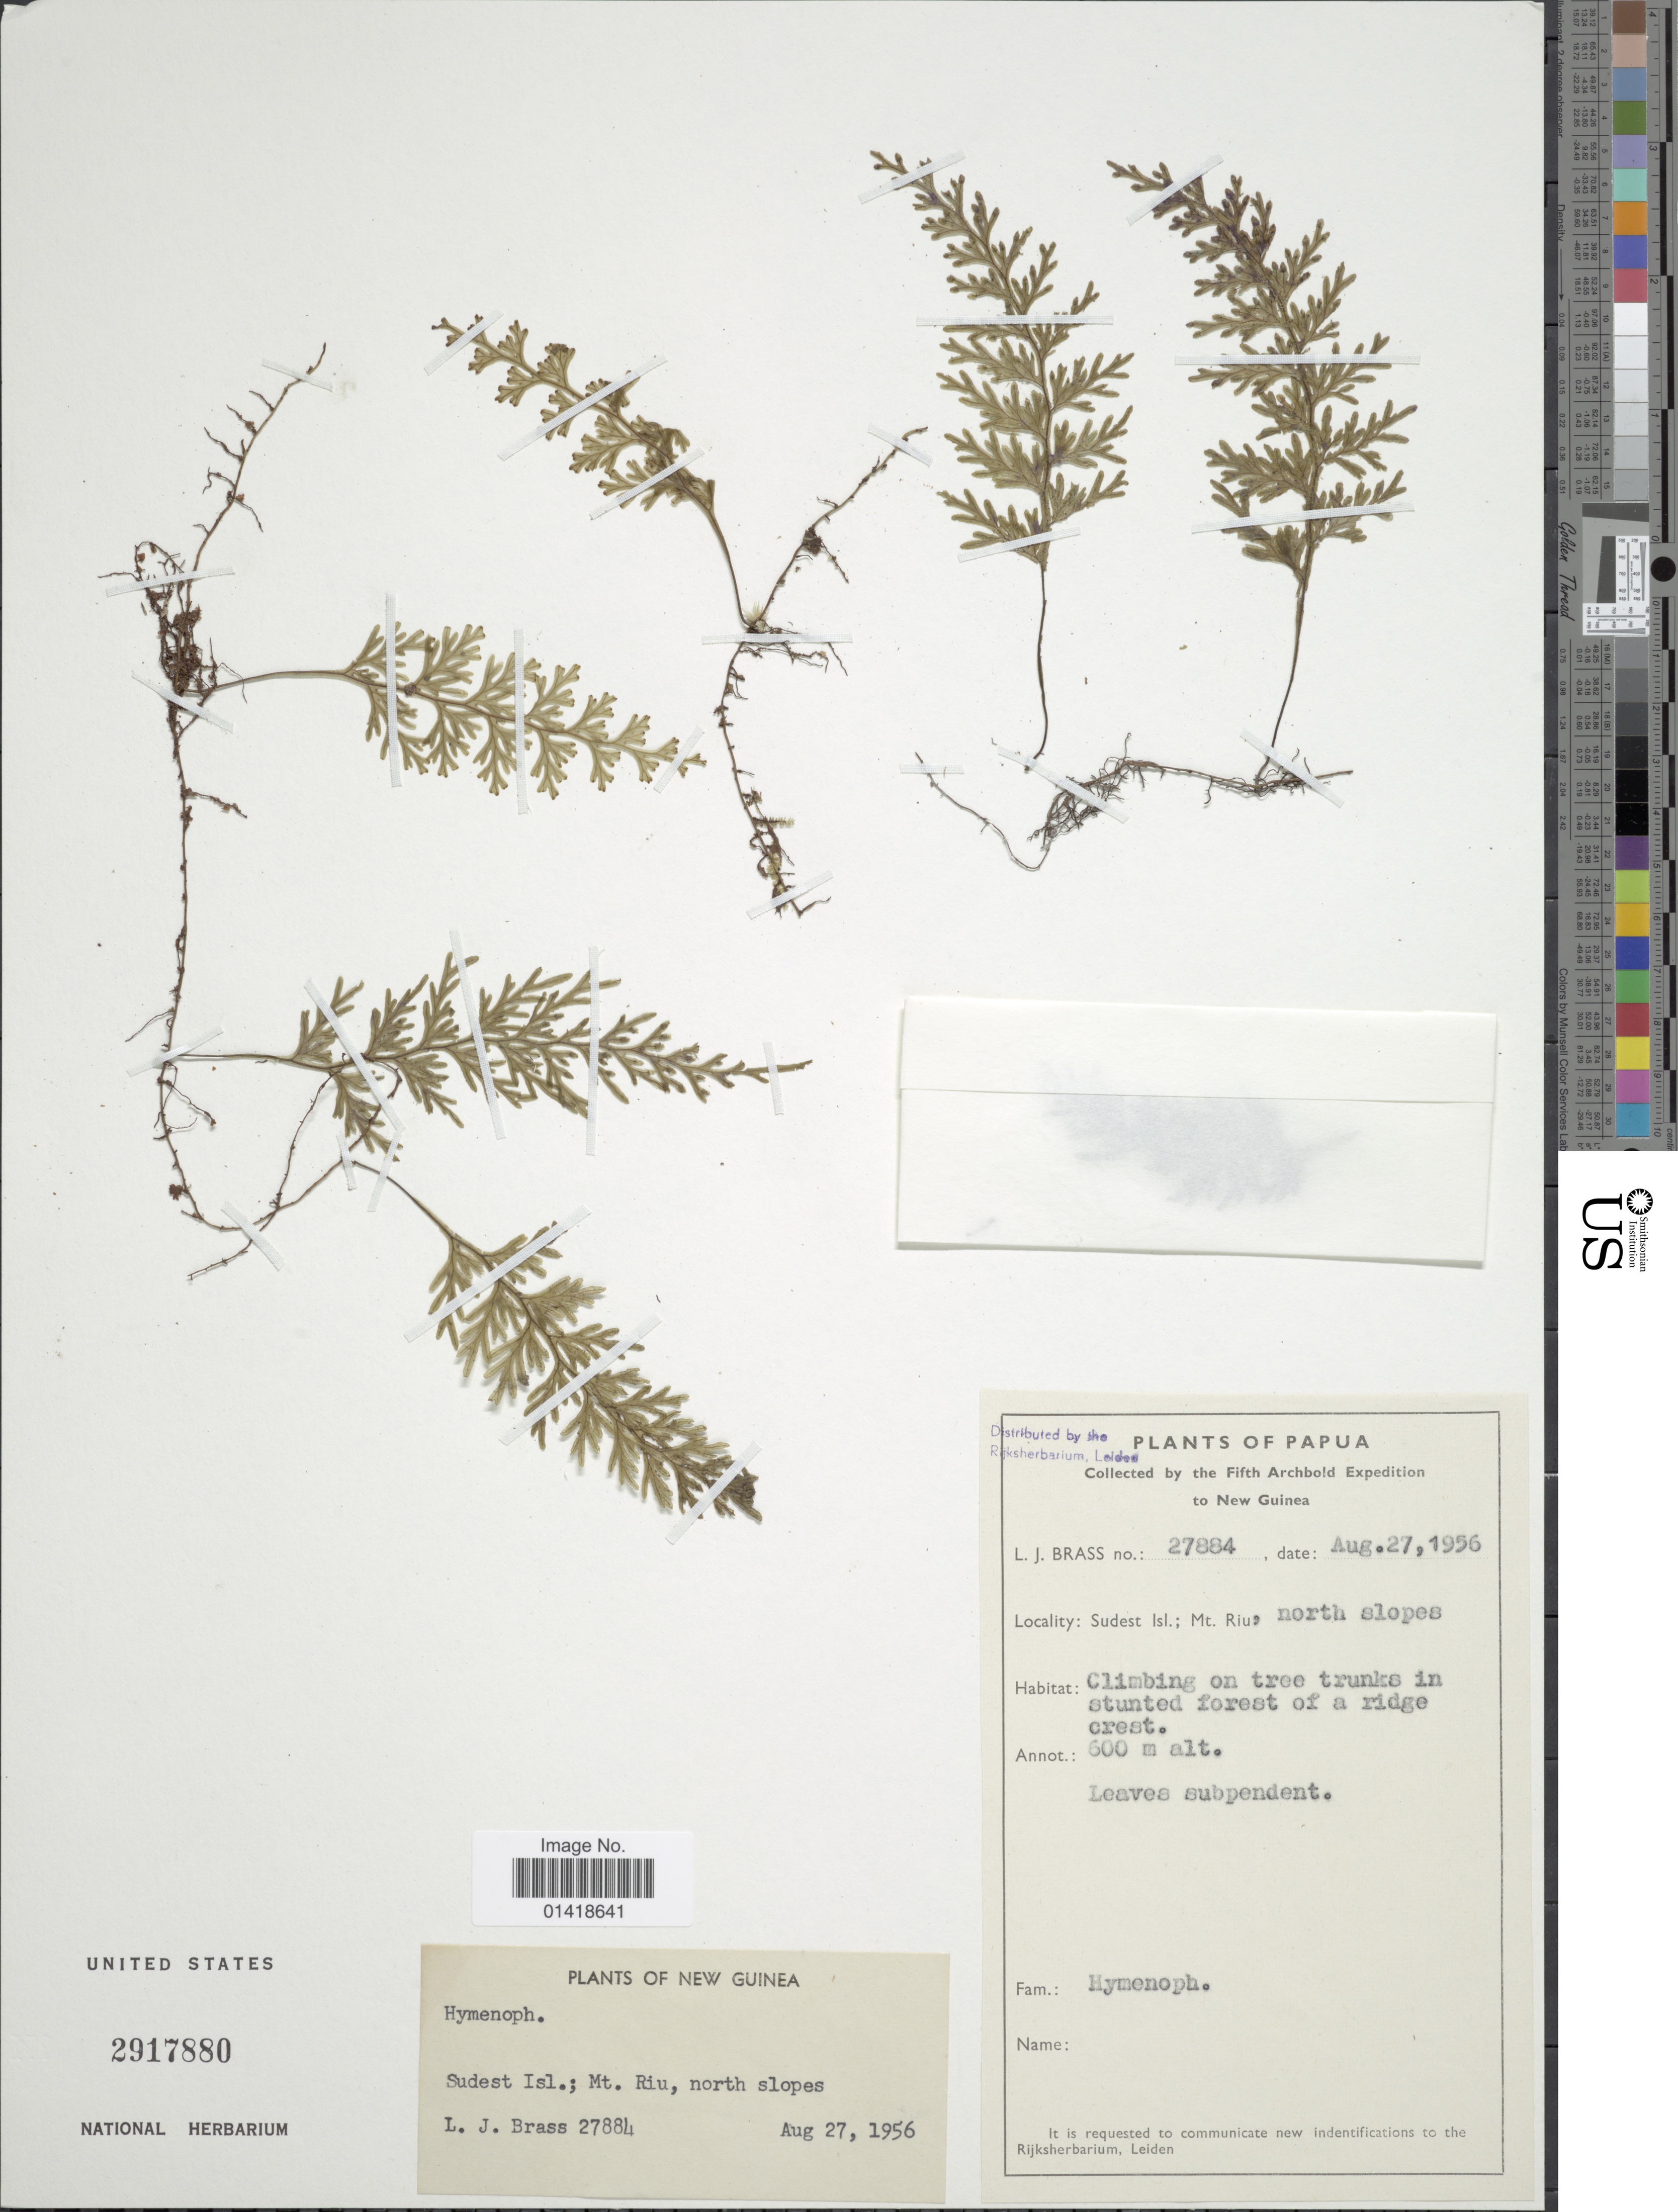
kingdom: Plantae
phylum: Tracheophyta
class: Polypodiopsida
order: Hymenophyllales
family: Hymenophyllaceae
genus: Hymenophyllum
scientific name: Hymenophyllum sp.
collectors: L. J. Brass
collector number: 27884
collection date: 1956-08-27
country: Papua New Guinea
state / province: Milne Bay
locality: New Guinea. Sudest Isl.; Mt. Riu, north slope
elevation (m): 600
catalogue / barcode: US 2917880